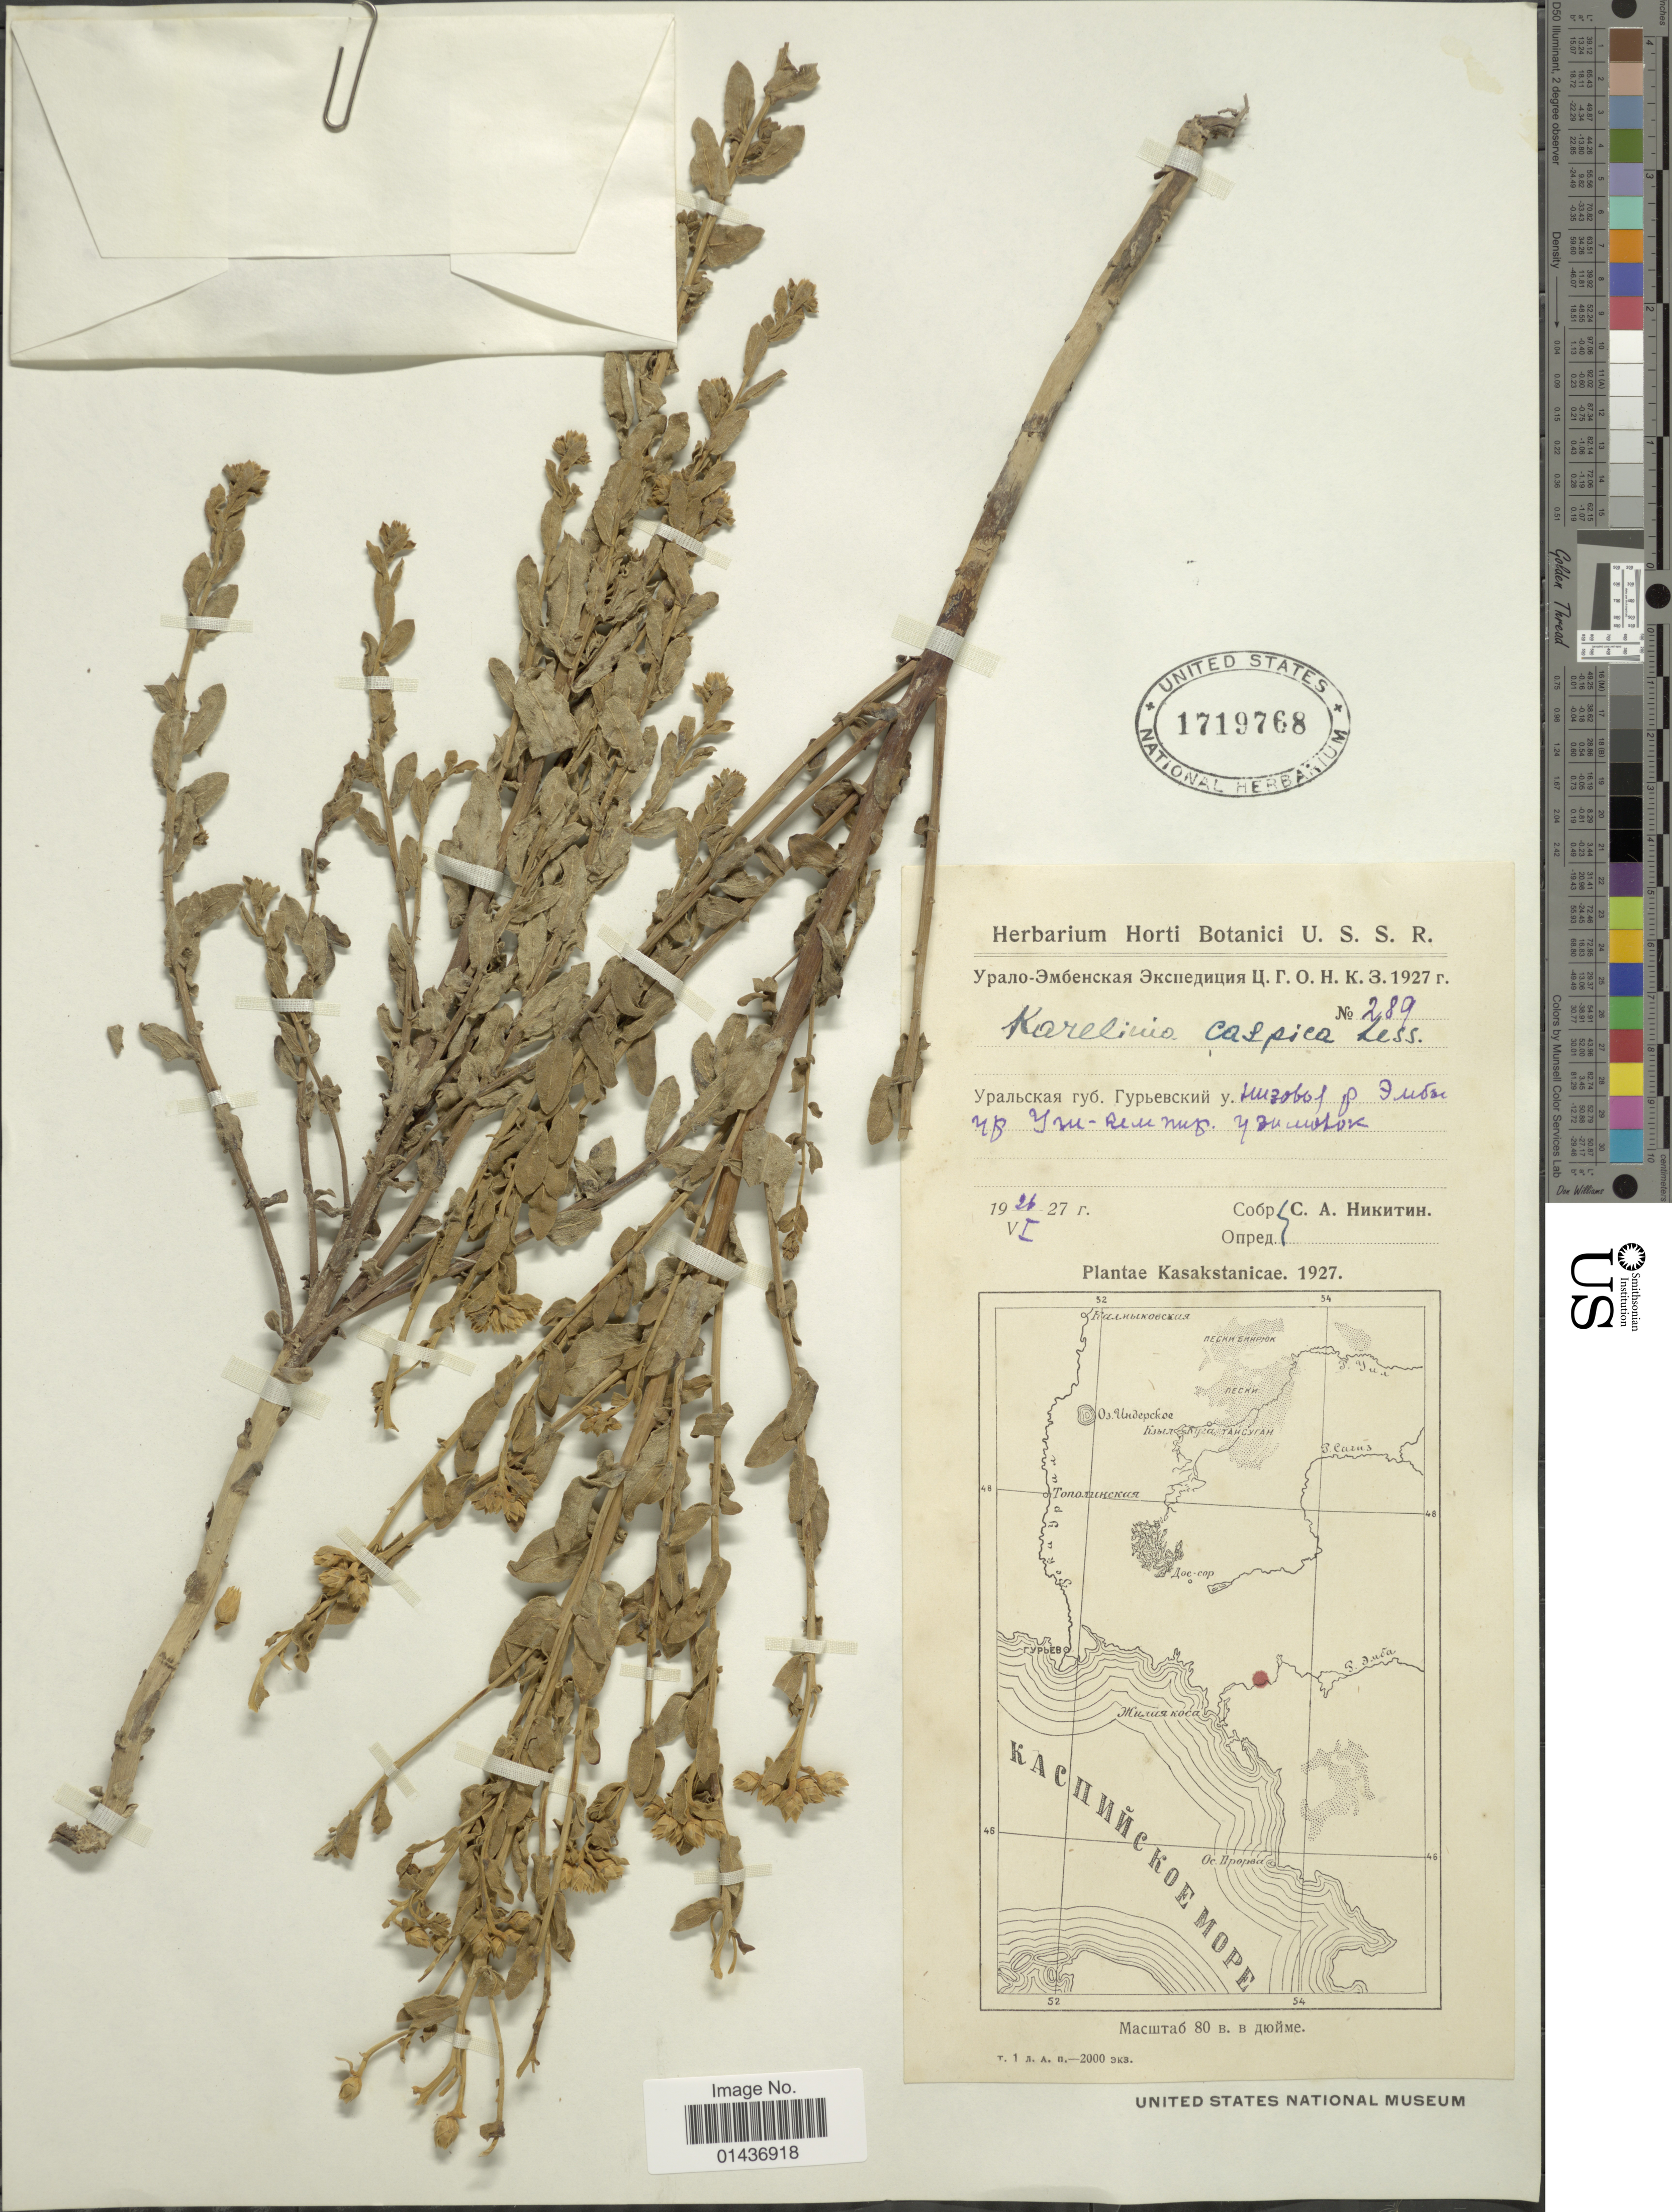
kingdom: Plantae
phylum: Tracheophyta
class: Magnoliopsida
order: Asterales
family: Asteraceae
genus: Pluchea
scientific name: Pluchea caspia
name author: O. Hoffm. ex Paulsen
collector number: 289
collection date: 1927-06-26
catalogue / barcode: US 1719768